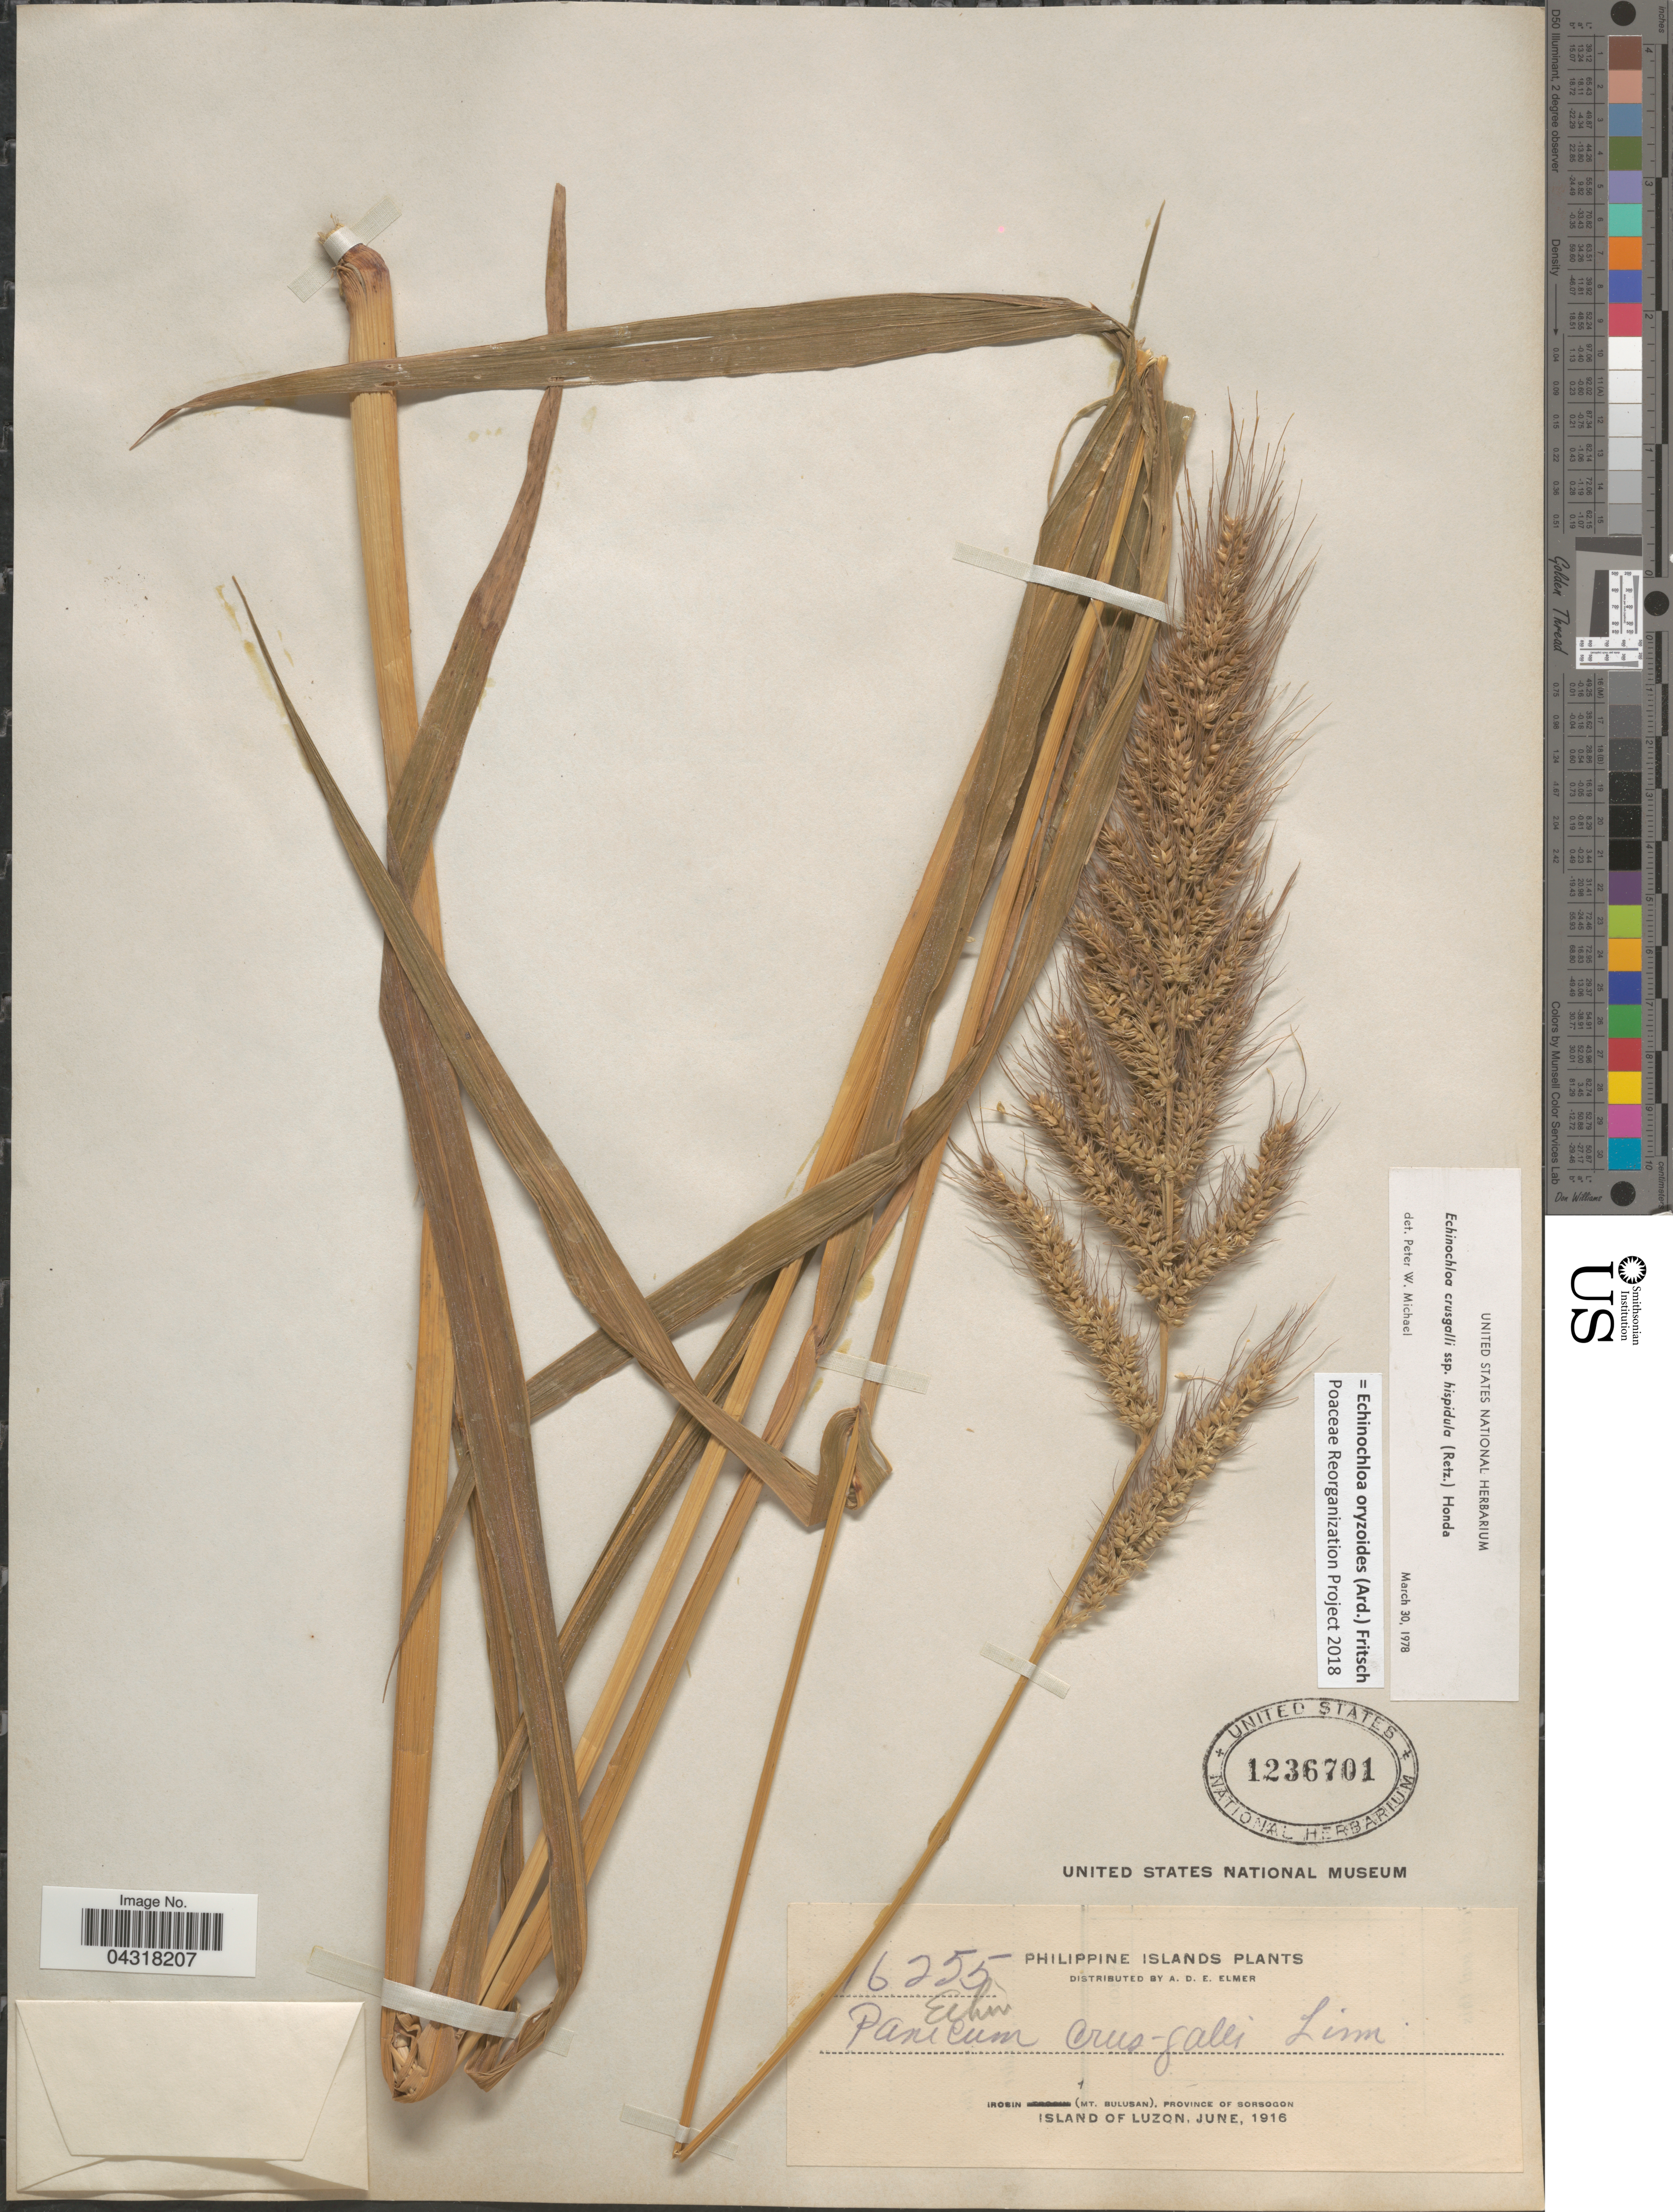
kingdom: Plantae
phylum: Tracheophyta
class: Liliopsida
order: Poales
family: Poaceae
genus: Echinochloa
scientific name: Echinochloa oryzoides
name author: (Ard.) Fritsch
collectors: A. D. E. Elmer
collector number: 16255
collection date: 1916-06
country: Philippines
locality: Irosin (Mt. Bulusan), Province of Sorsogon. Island of Luzon.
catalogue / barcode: US 1236701